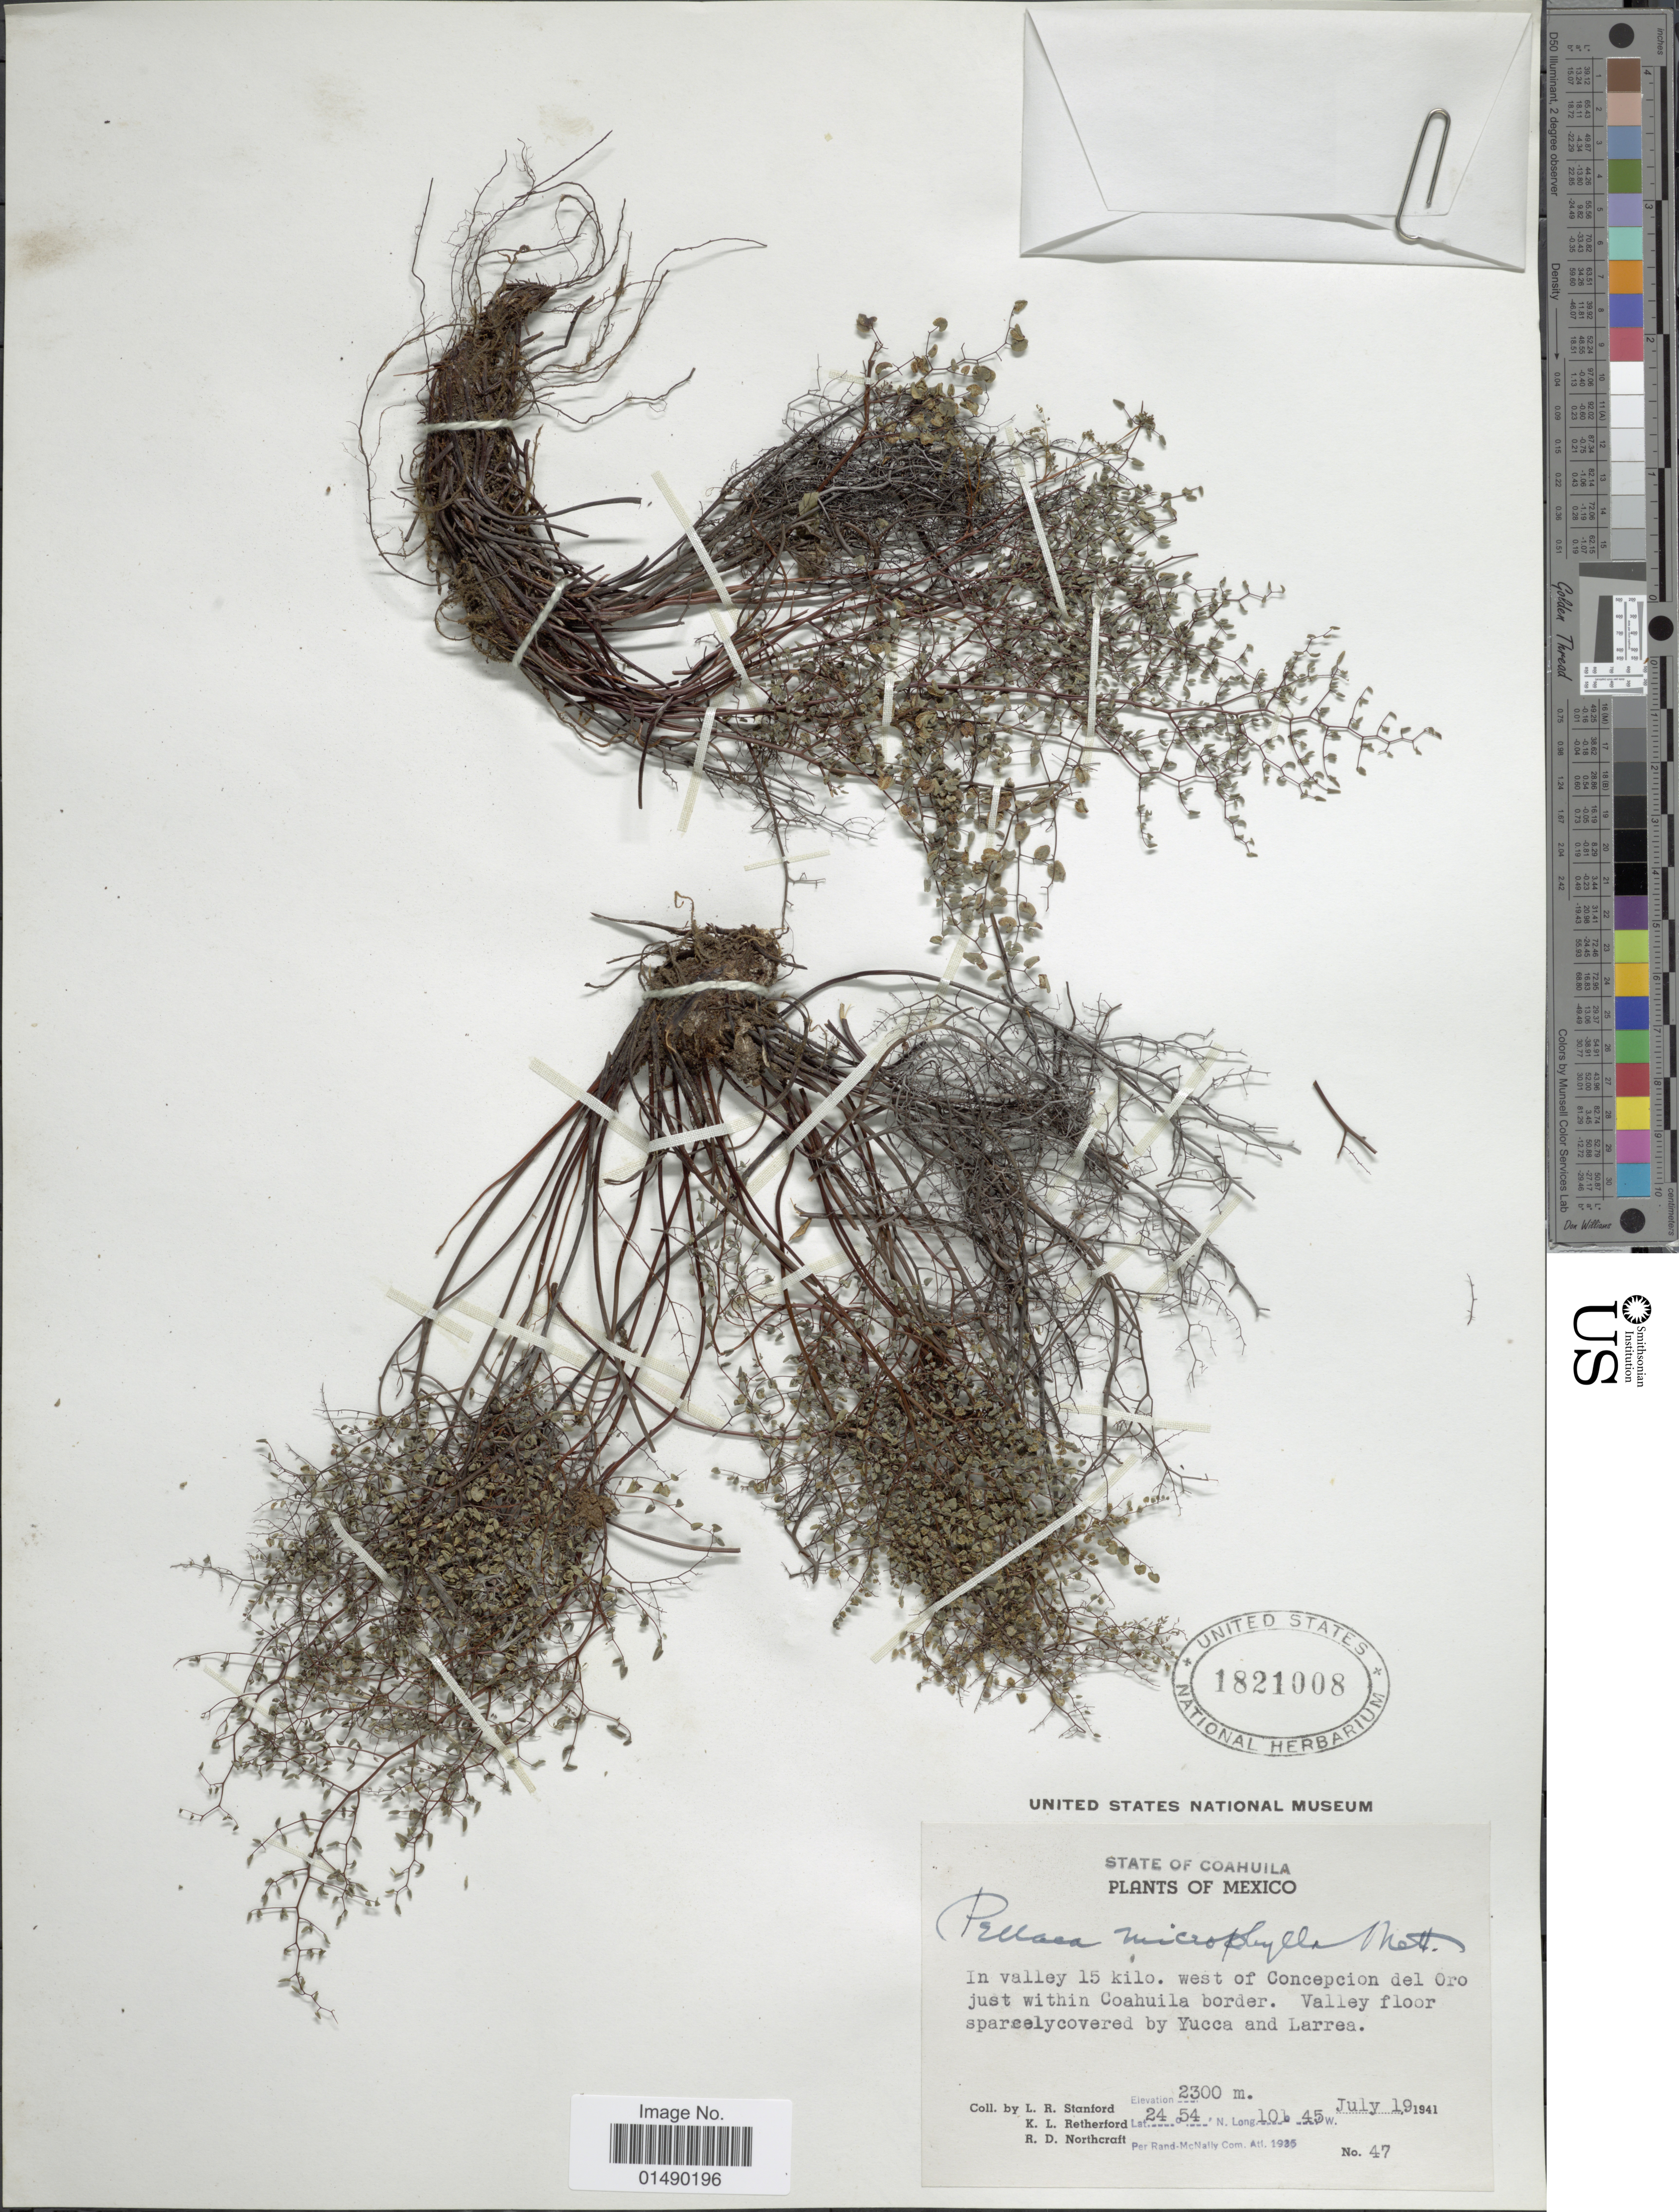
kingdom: Plantae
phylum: Tracheophyta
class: Polypodiopsida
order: Polypodiales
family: Pteridaceae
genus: Argyrochosma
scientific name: Argyrochosma microphylla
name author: (Mett. ex Kuhn) Windham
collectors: L. R. Stanford, K. Retherford & R. Northcraft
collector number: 47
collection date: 1941-07-19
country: Mexico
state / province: Coahuila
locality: Mexico, in valley 15 kilo. west Concepcion el Oro just within Coahuila border, Valley floor sparcelycovered by Yucca and Larrea.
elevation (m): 2300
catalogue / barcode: US 1821008